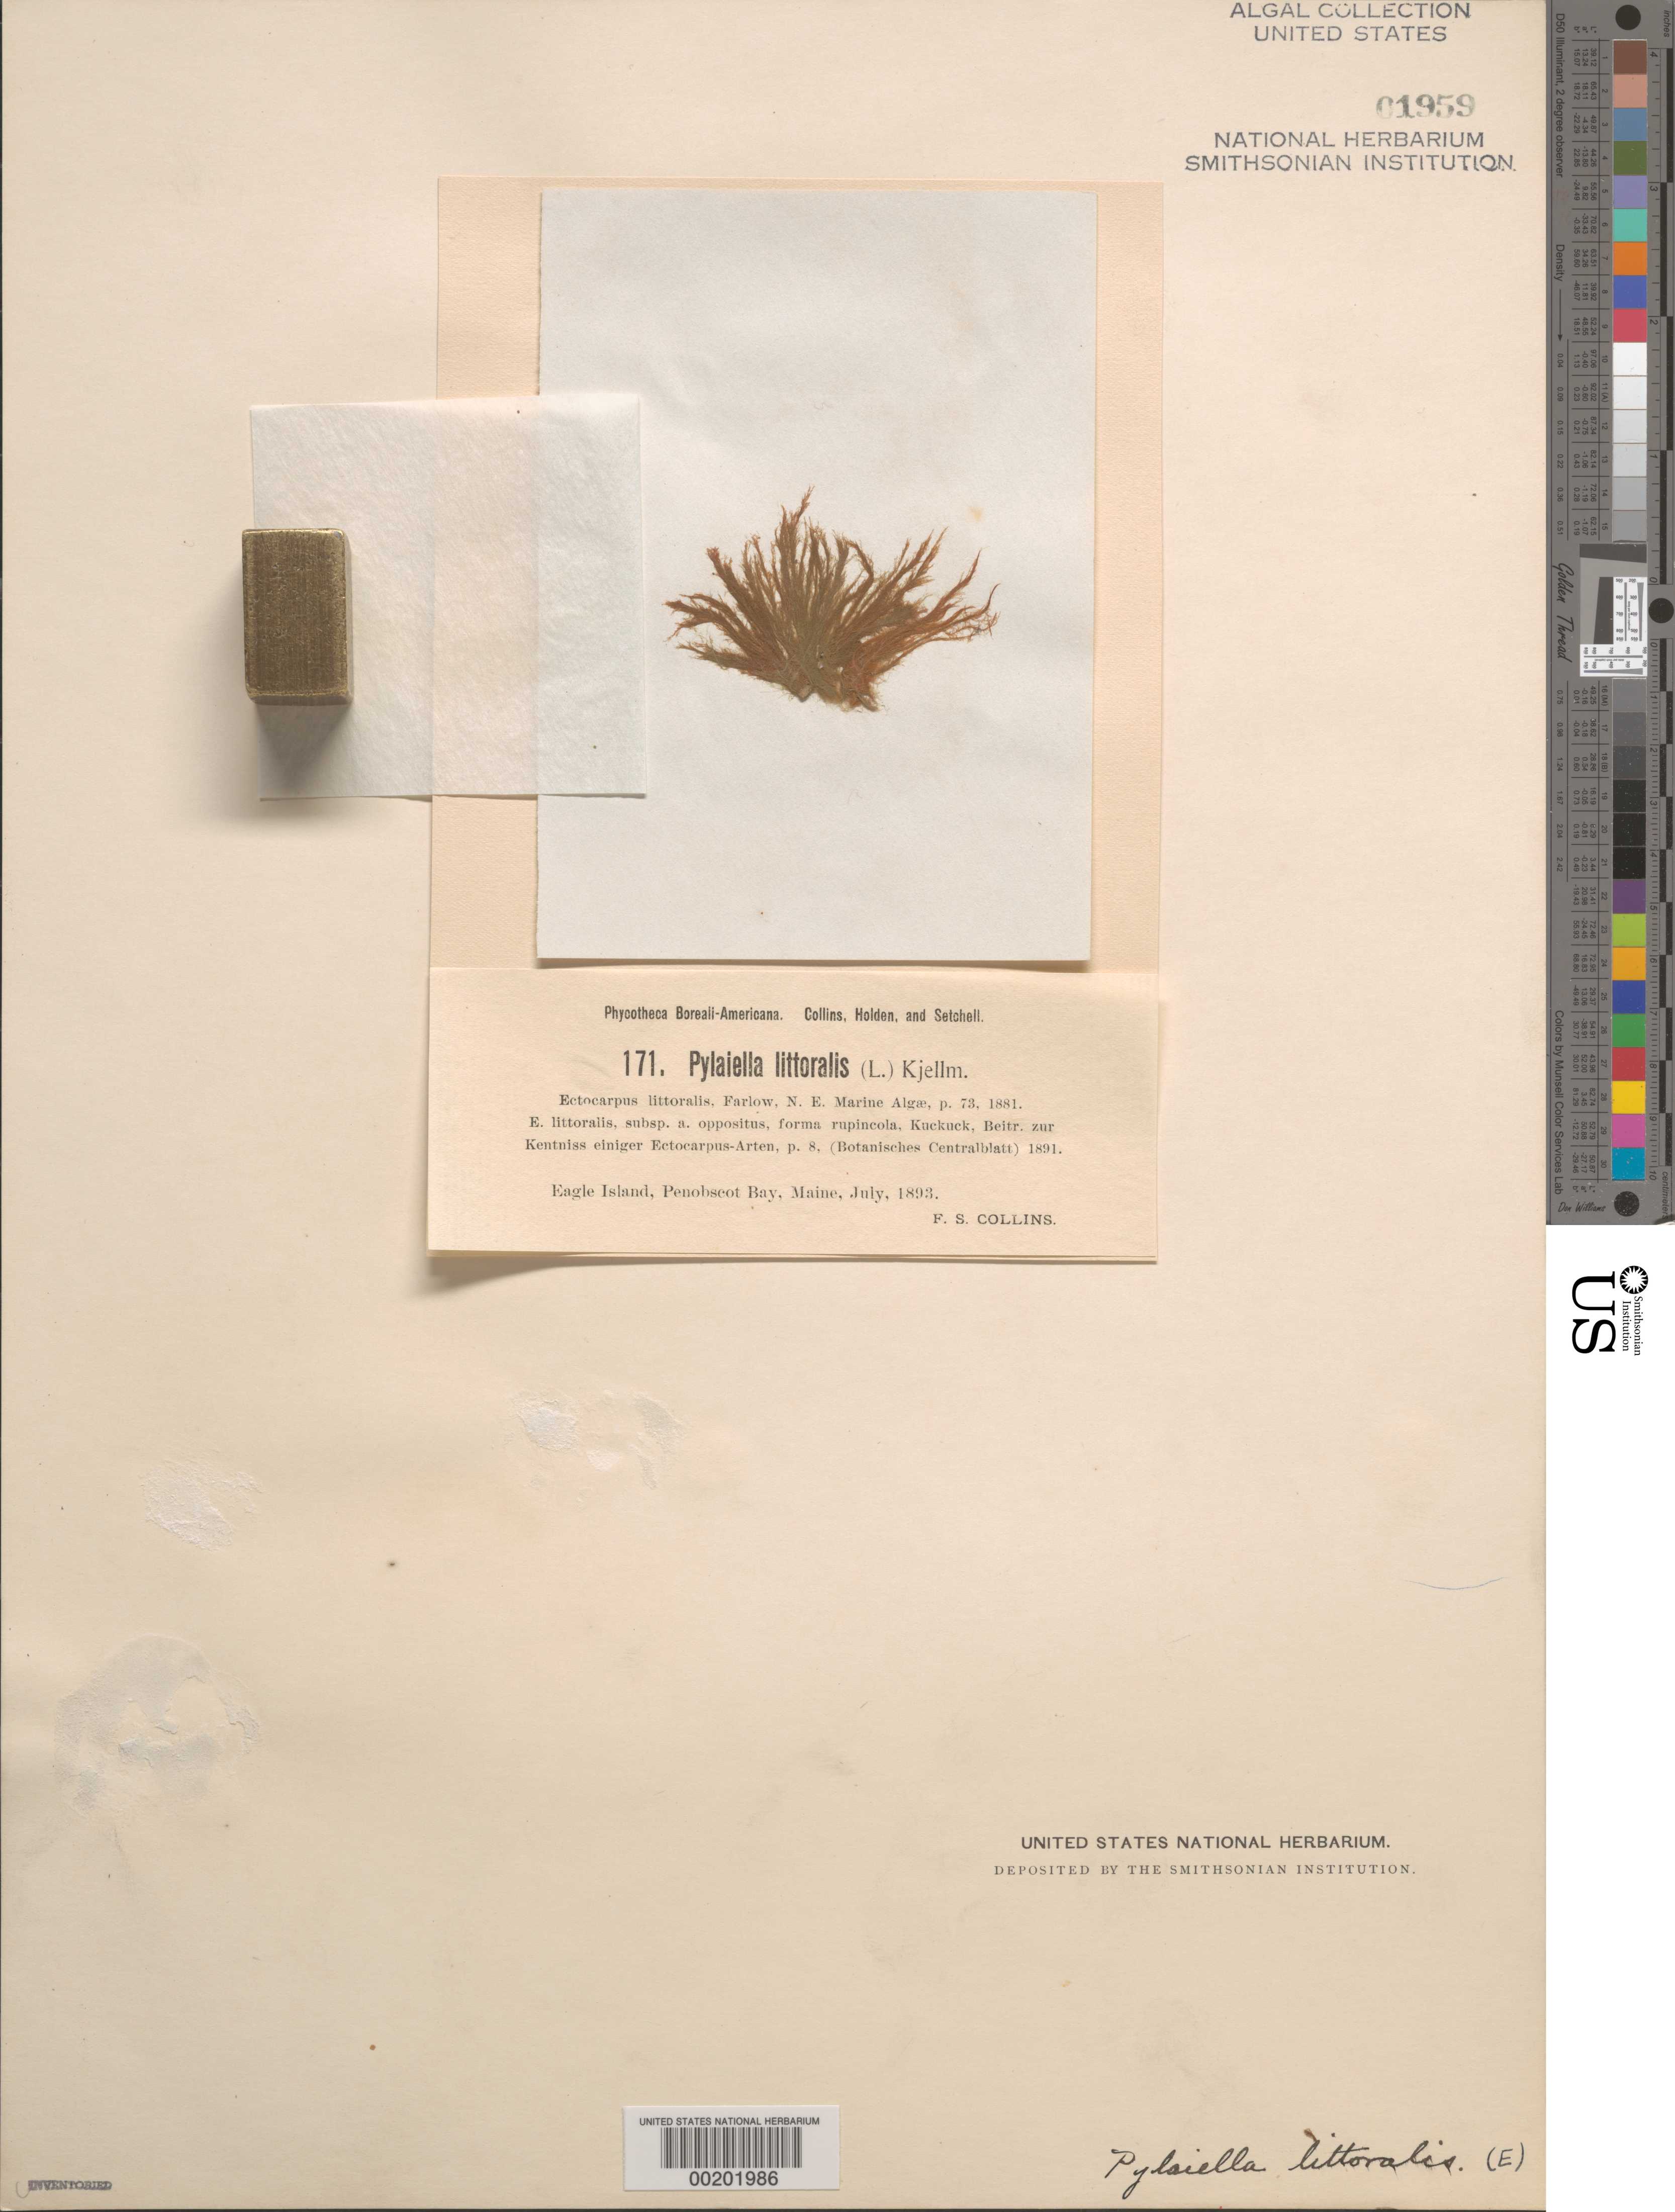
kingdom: Chromista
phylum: Ochrophyta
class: Phaeophyceae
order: Ectocarpales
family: Acinetosporaceae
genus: Pylaiella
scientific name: Pylaiella litoralis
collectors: F. Collins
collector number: PB-A 171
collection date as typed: Jul 1893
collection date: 1893-07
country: United States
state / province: Maine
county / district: Knox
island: Eagle Island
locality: Penobscot Bay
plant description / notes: Collins, Holden & Setchell, Phycotheca Boreali-Americana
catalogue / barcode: US 1959